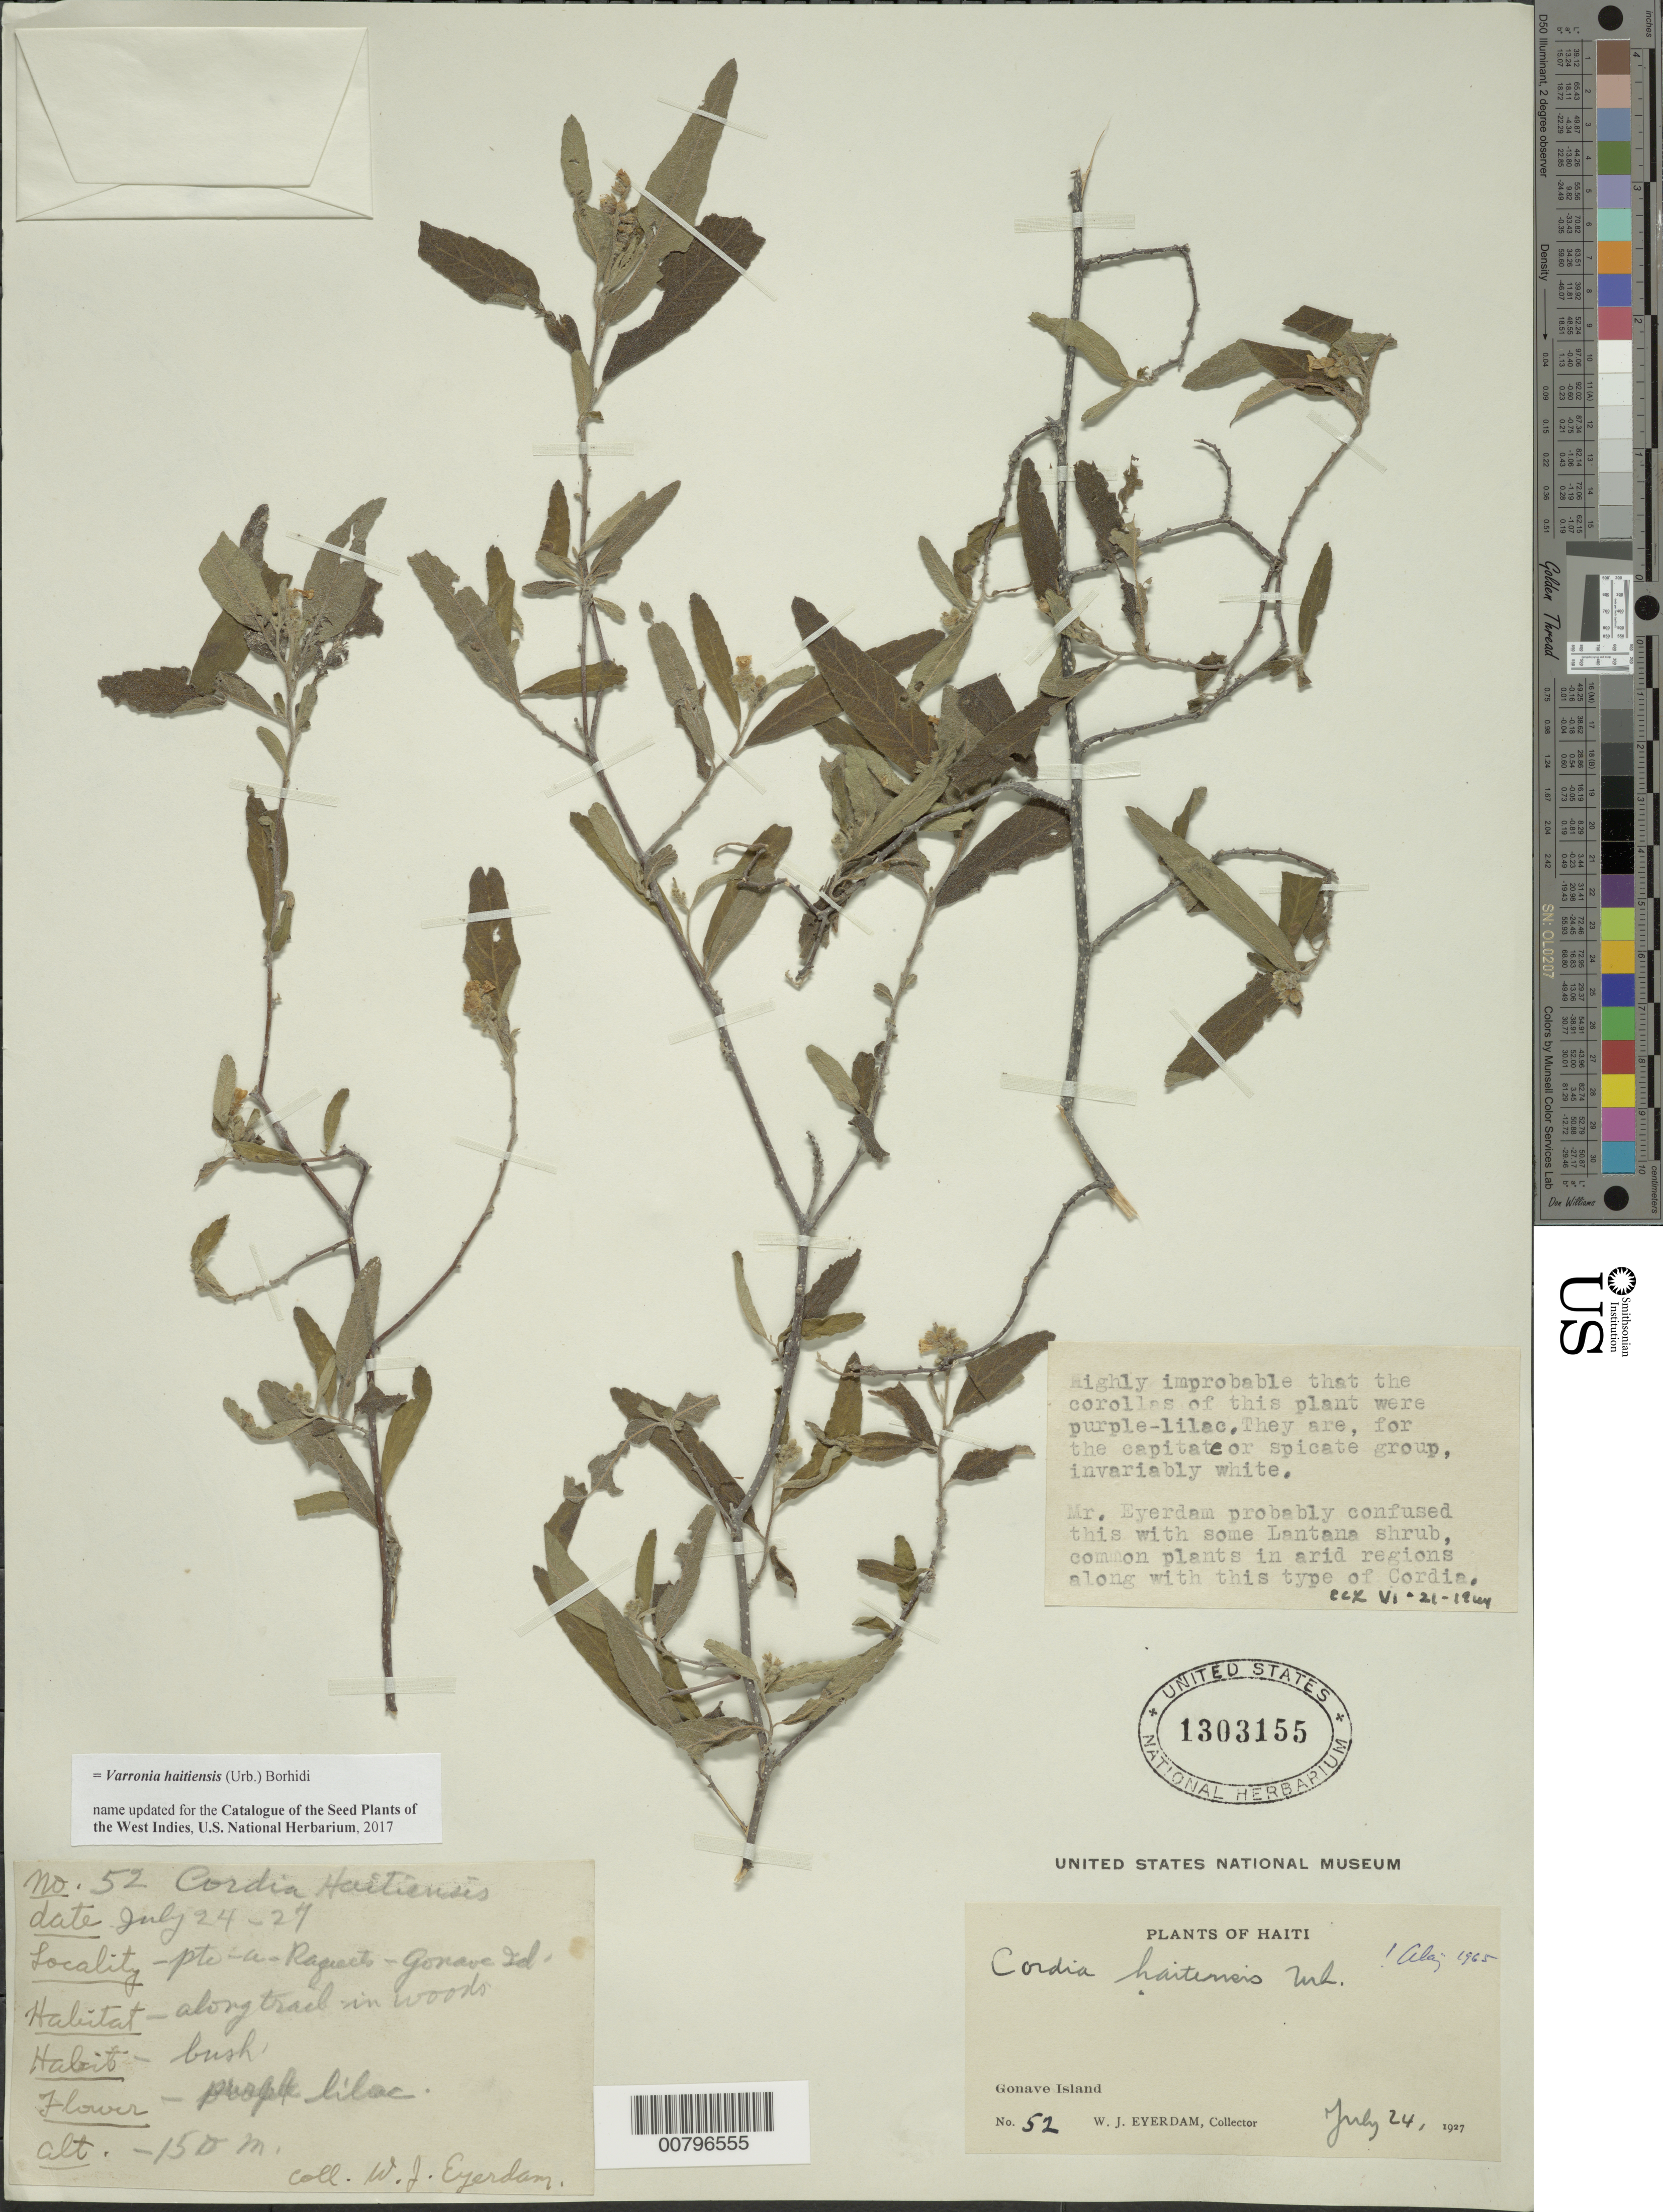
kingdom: Plantae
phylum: Tracheophyta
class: Magnoliopsida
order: Boraginales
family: Cordiaceae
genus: Varronia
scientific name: Varronia haitiensis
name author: (Urb.) Borhidi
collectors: W. J. Eyerdam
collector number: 52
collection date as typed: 24 Jul 1927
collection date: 1927-07-24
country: Haiti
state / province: Ouest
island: Gonave I.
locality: Gonave Island, Pte-a-Raquets.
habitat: Along trail in woods.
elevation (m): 150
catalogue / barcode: US 1303155